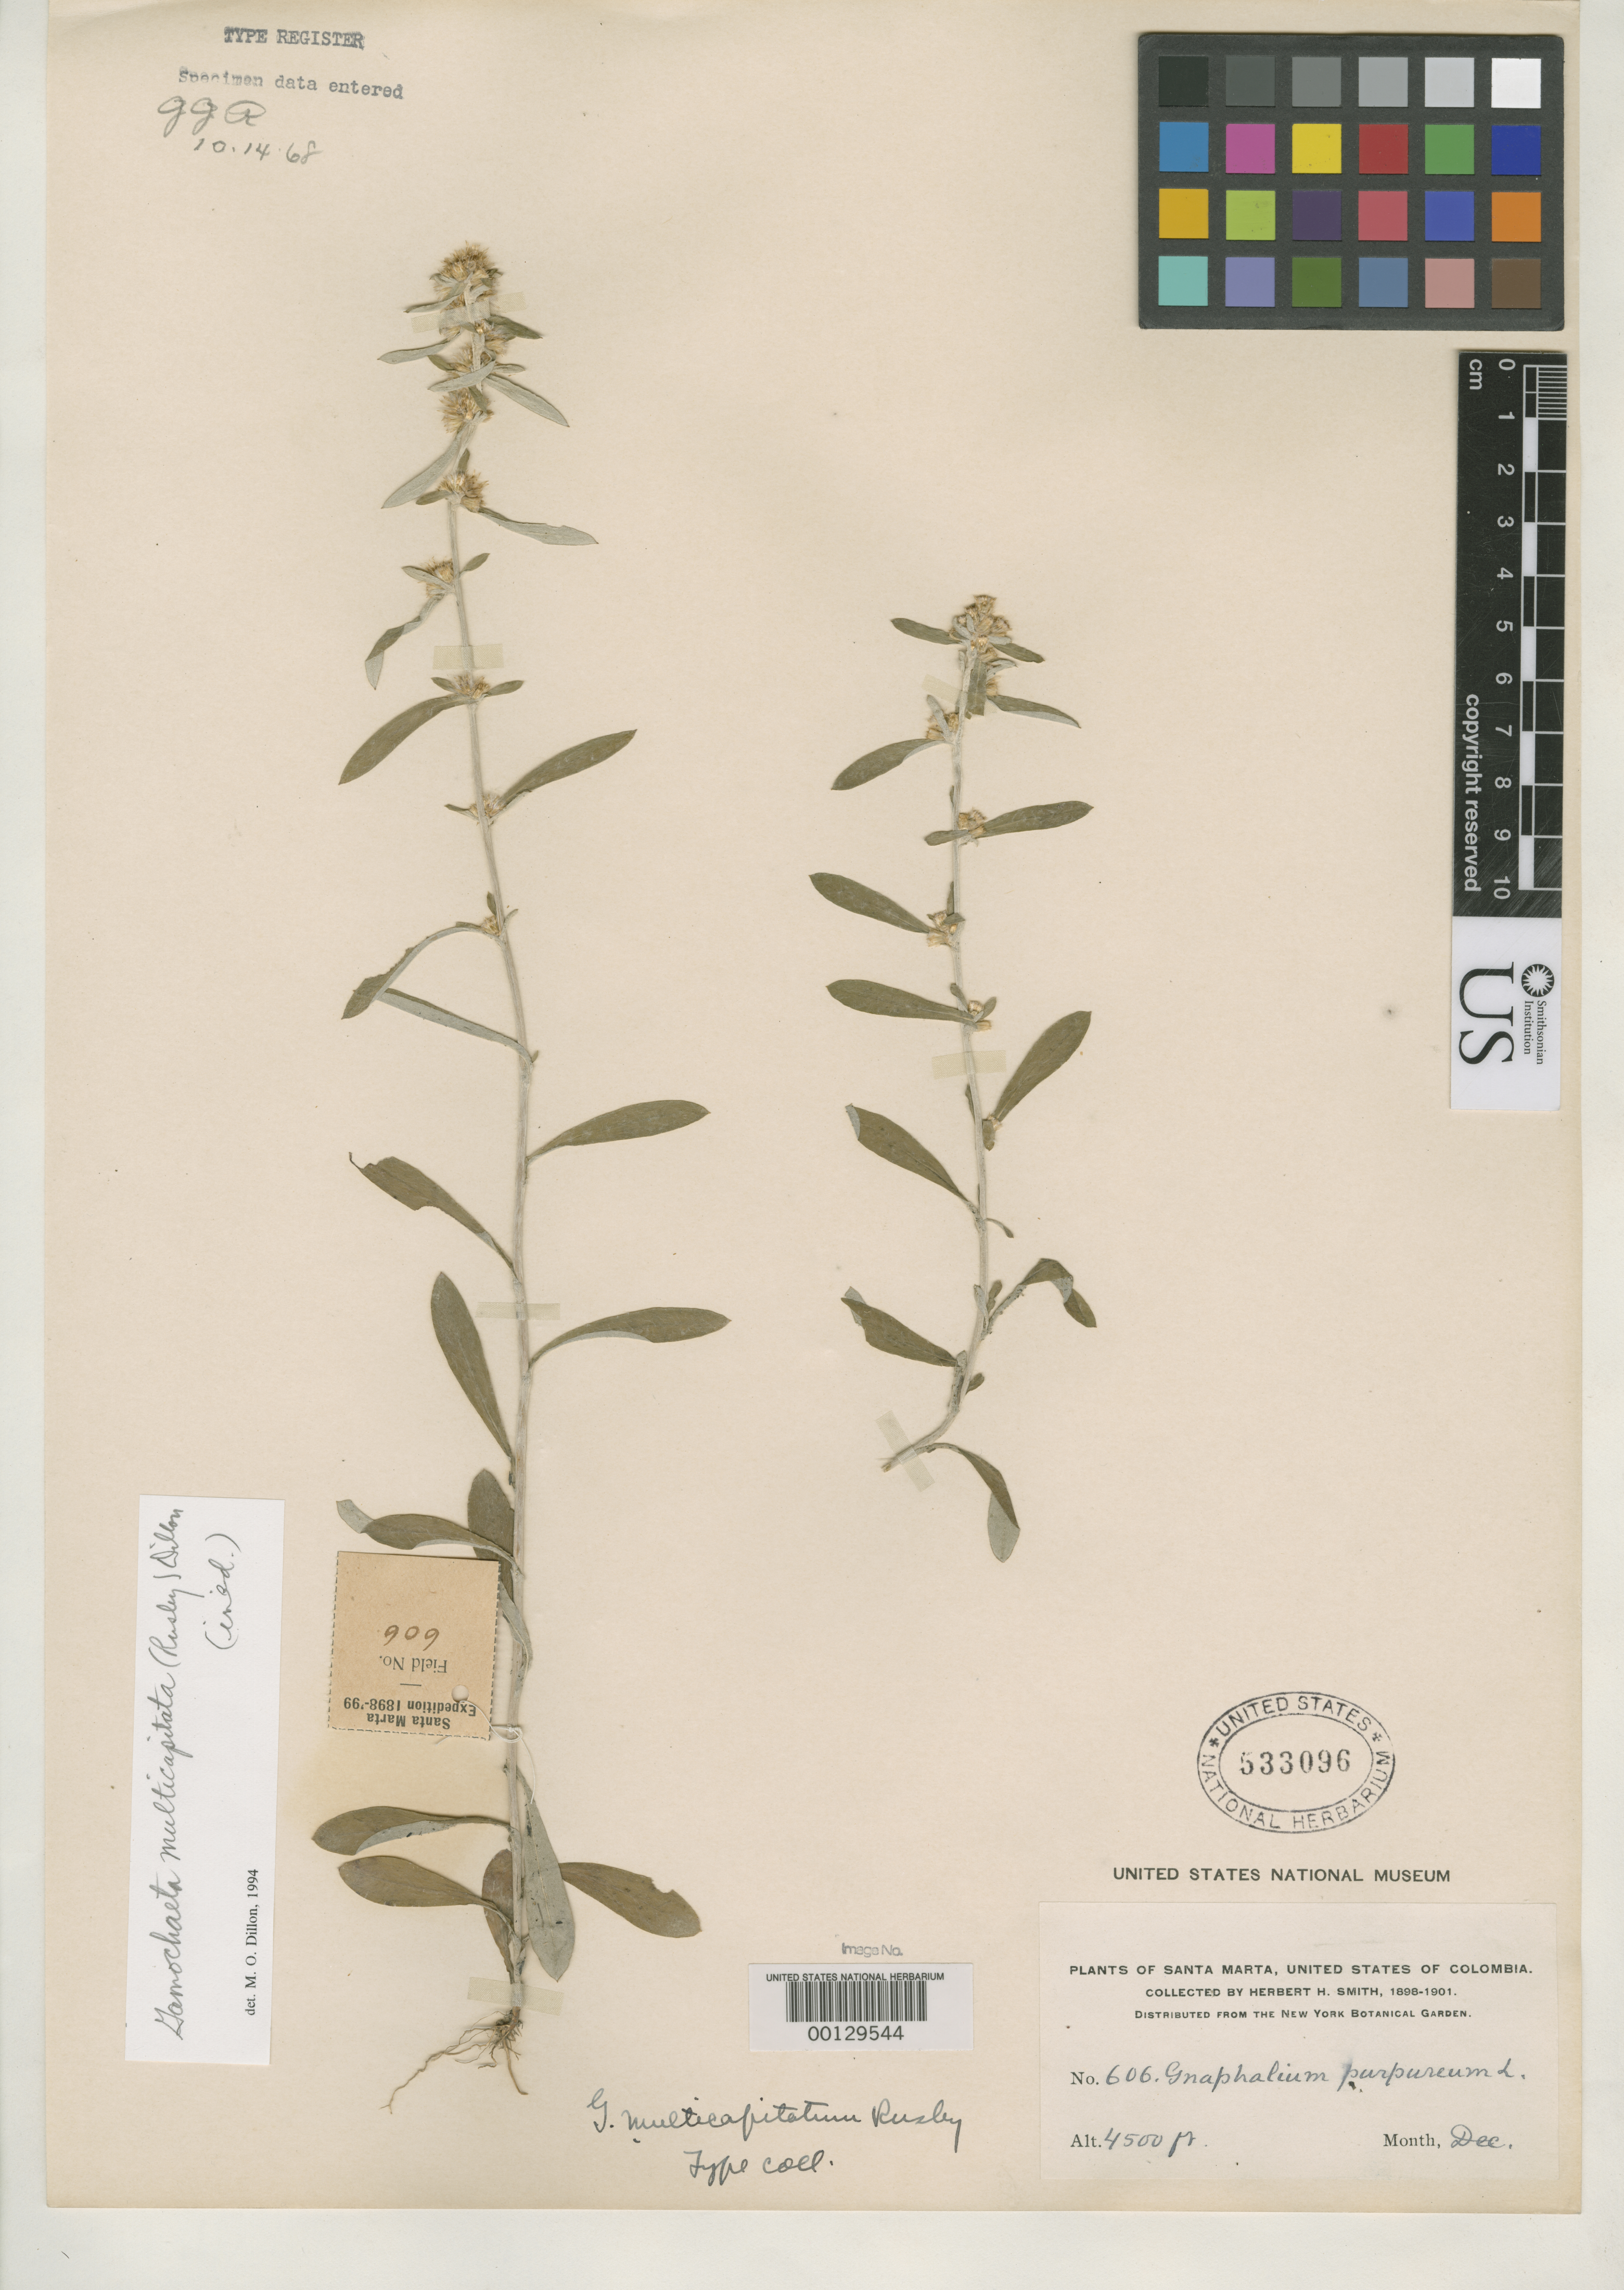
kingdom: Plantae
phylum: Tracheophyta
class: Magnoliopsida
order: Asterales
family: Asteraceae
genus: Gnaphalium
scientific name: Gnaphalium multicapitatum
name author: Rusby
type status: Isotype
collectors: Herbert H. Smith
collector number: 606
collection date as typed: Dec 1898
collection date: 1898-12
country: Colombia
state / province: Magdalena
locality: Santa Marta.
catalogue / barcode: US 533096